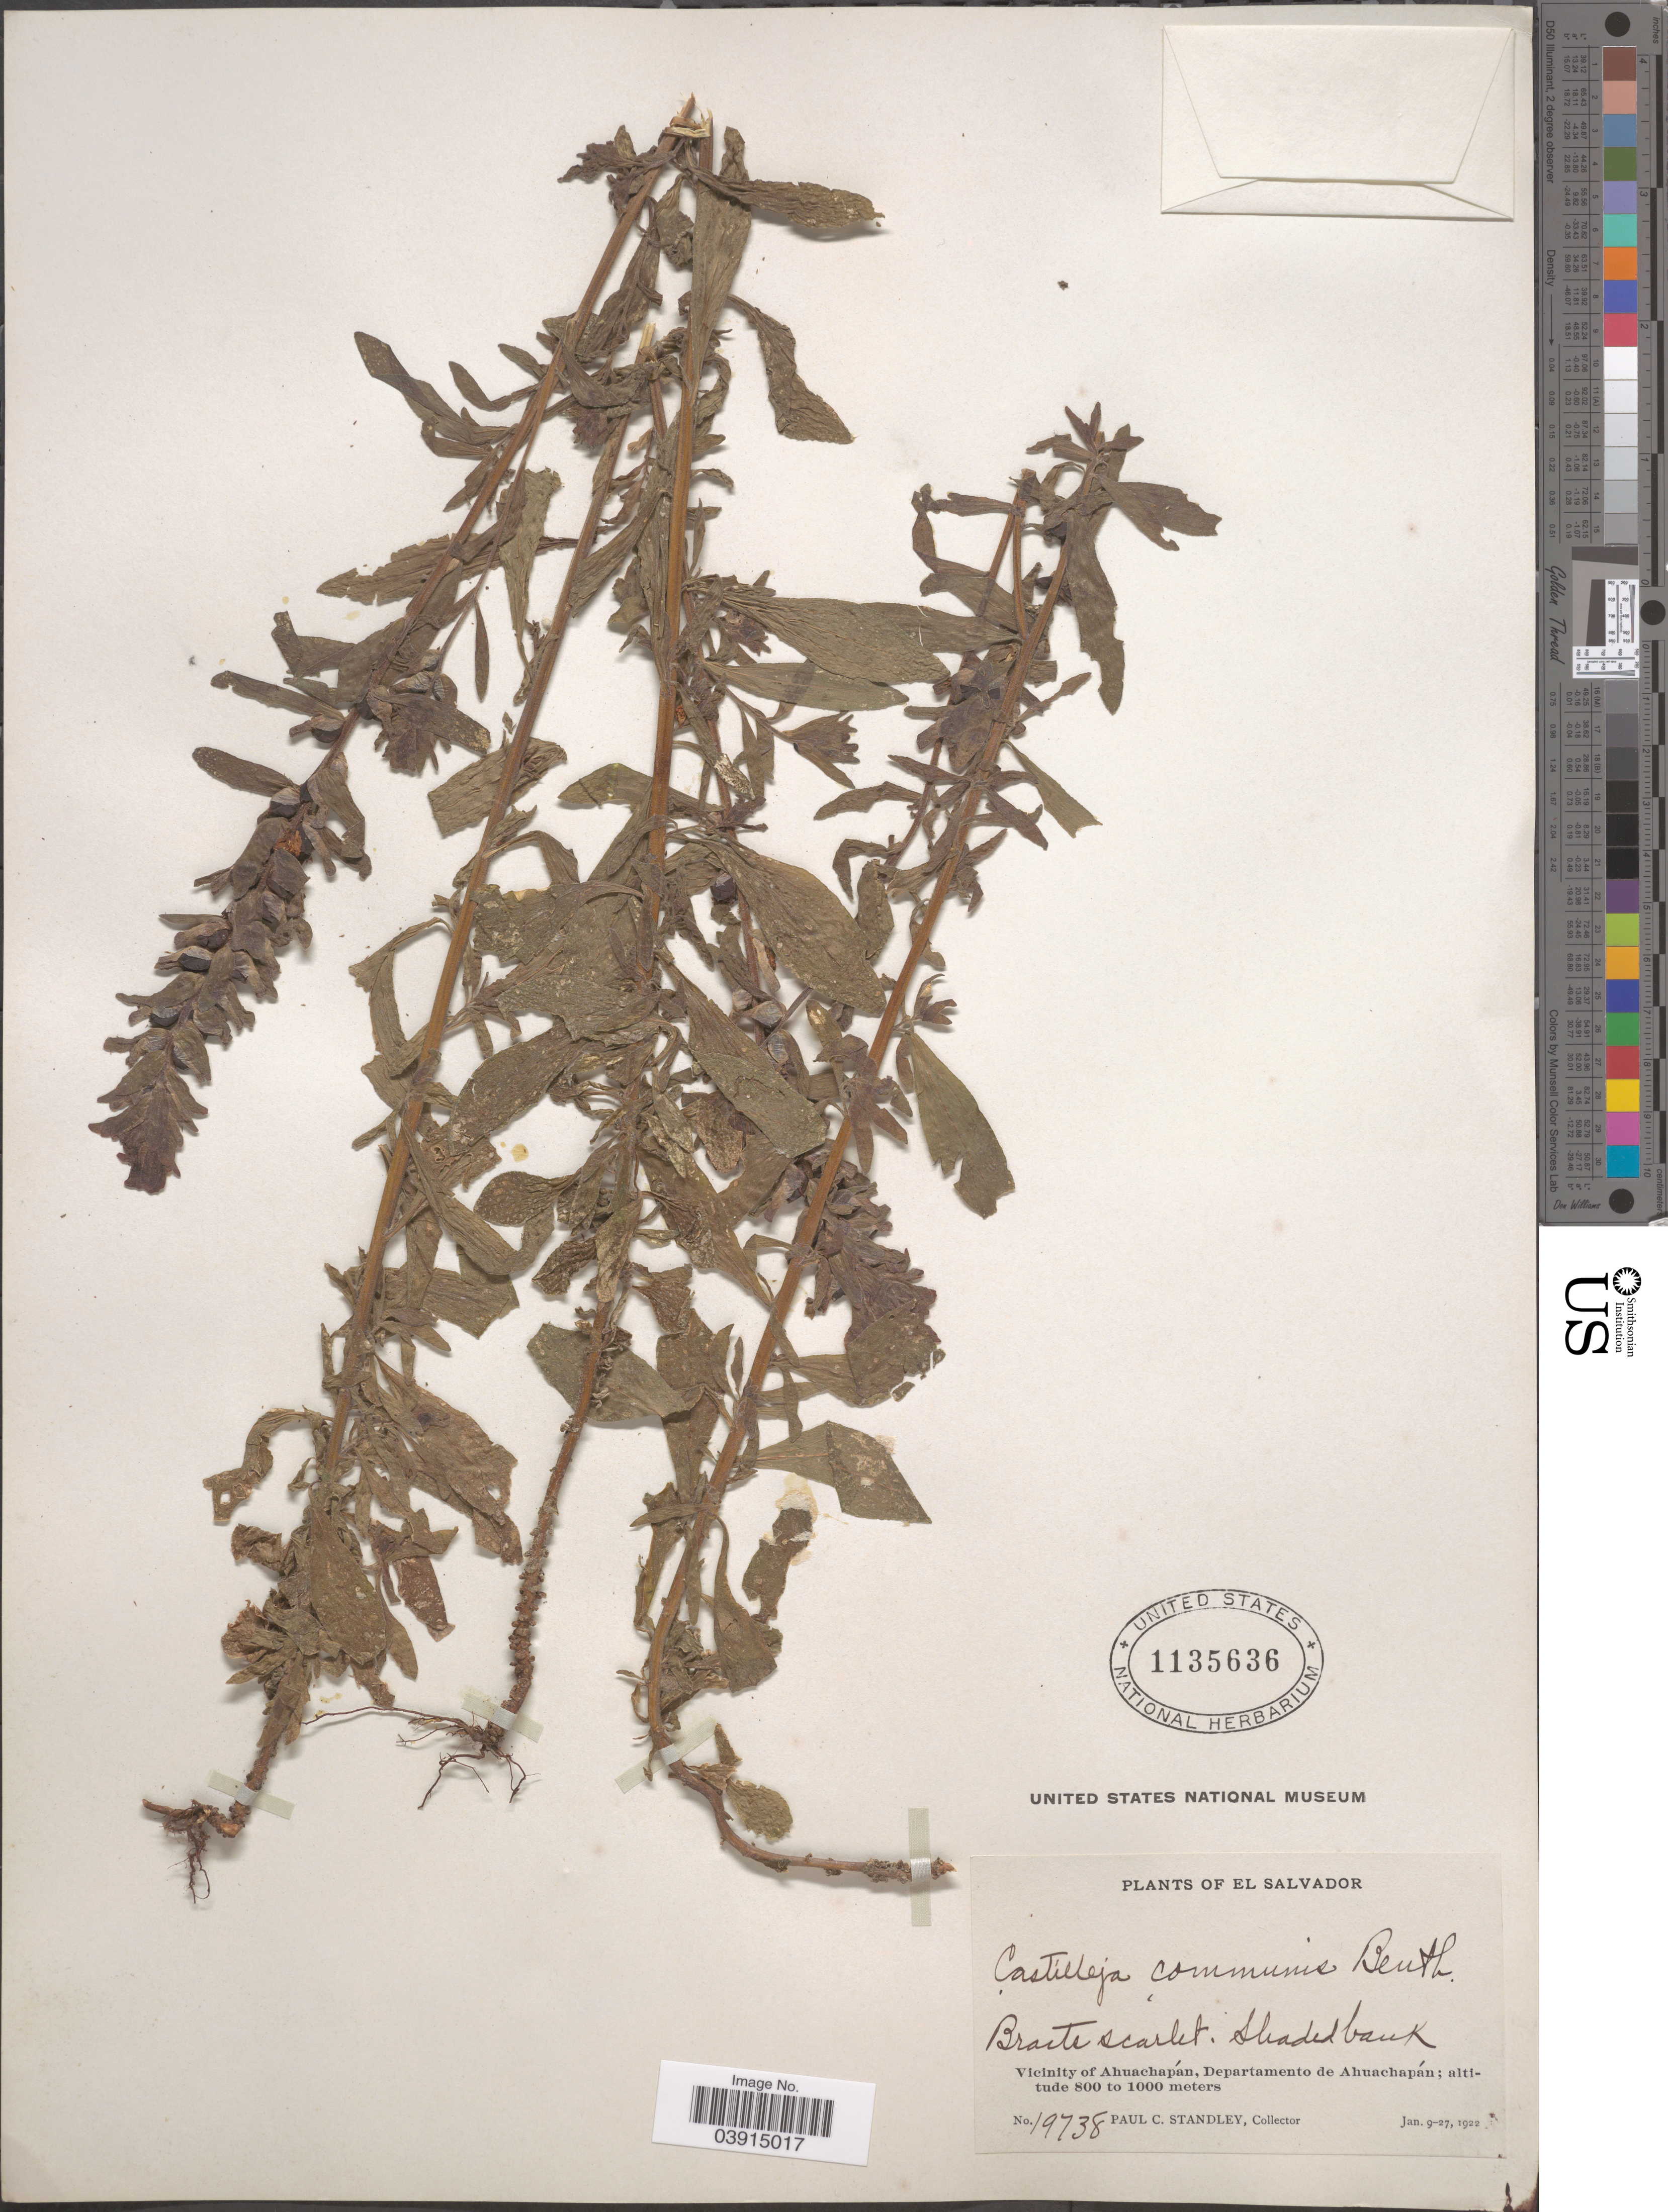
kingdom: Plantae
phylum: Tracheophyta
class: Magnoliopsida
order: Lamiales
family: Orobanchaceae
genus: Castilleja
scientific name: Castilleja arvensis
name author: Schltdl. & Cham.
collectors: P. C. Standley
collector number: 19738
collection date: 1922-01-09/1922-01-27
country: El Salvador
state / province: Ahuachapan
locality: Vicinity of Ahuachapán, Departamento de Ahuachapán.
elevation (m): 800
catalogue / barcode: US 1135636